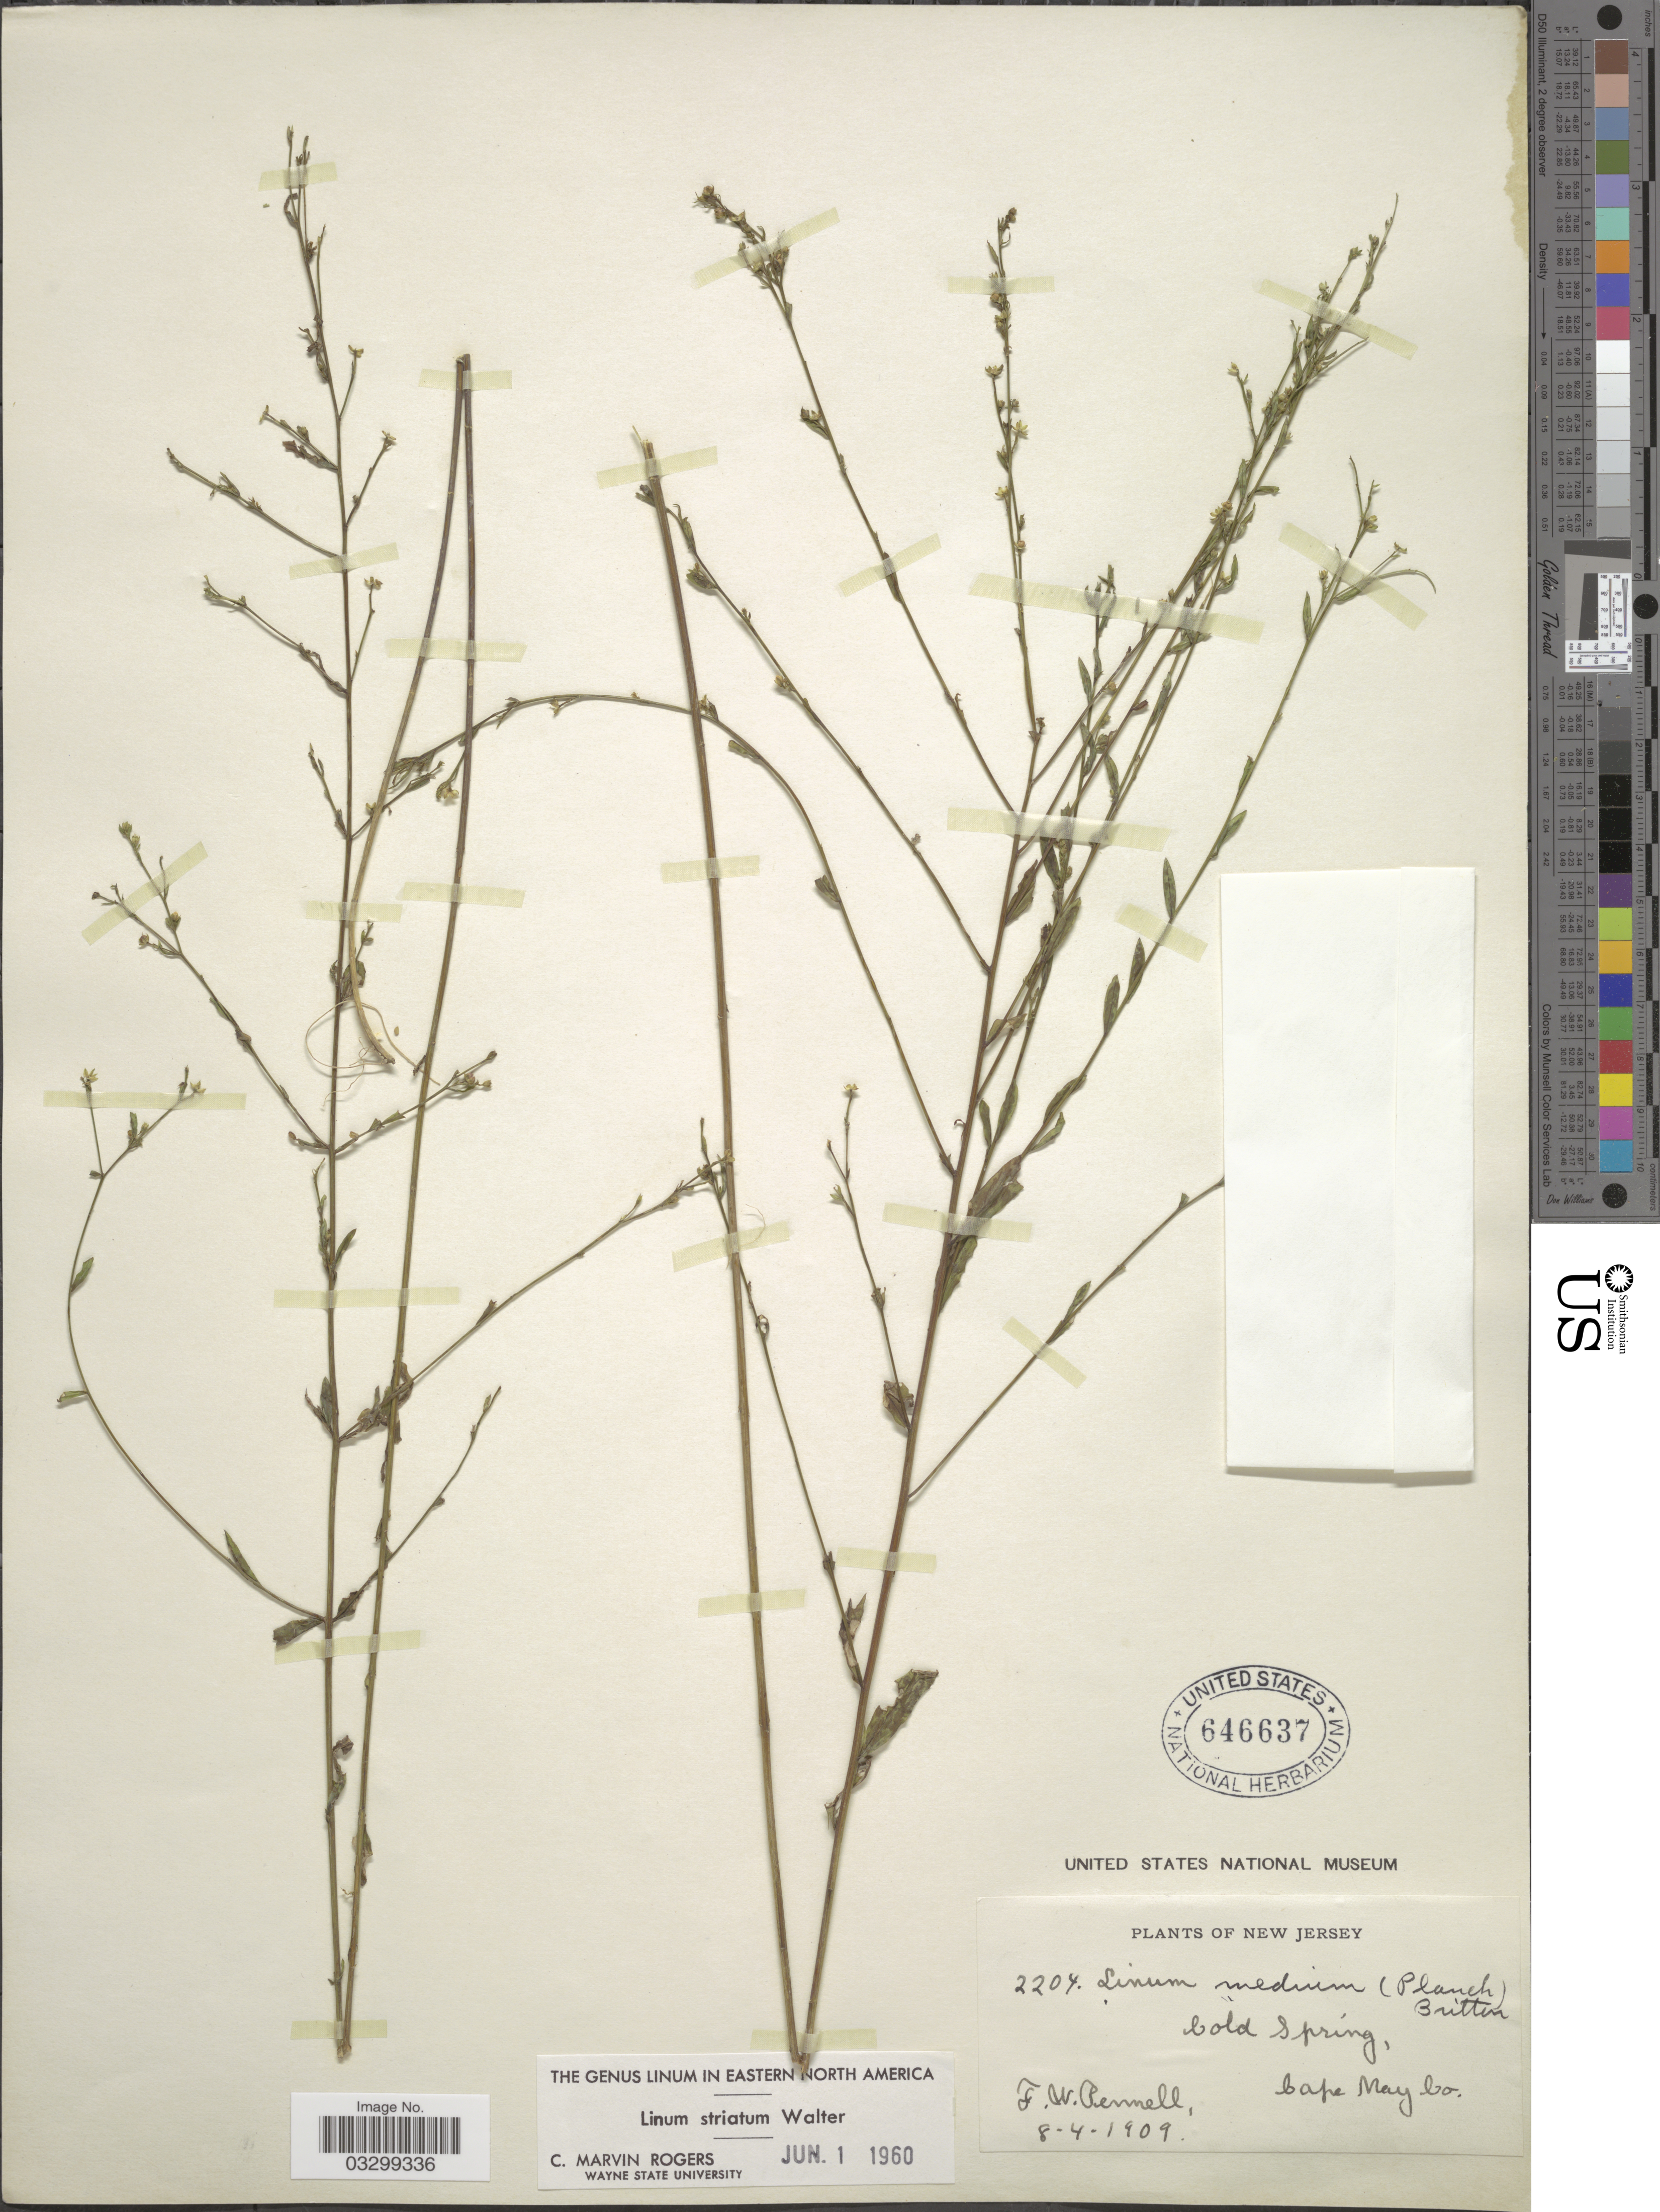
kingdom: Plantae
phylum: Tracheophyta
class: Magnoliopsida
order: Malpighiales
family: Linaceae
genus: Linum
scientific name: Linum striatum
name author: Walter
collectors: F. W. Pennell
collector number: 2204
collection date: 1909-08-04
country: United States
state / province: New Jersey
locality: Cold Spring, Cape May Co.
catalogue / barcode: US 646637